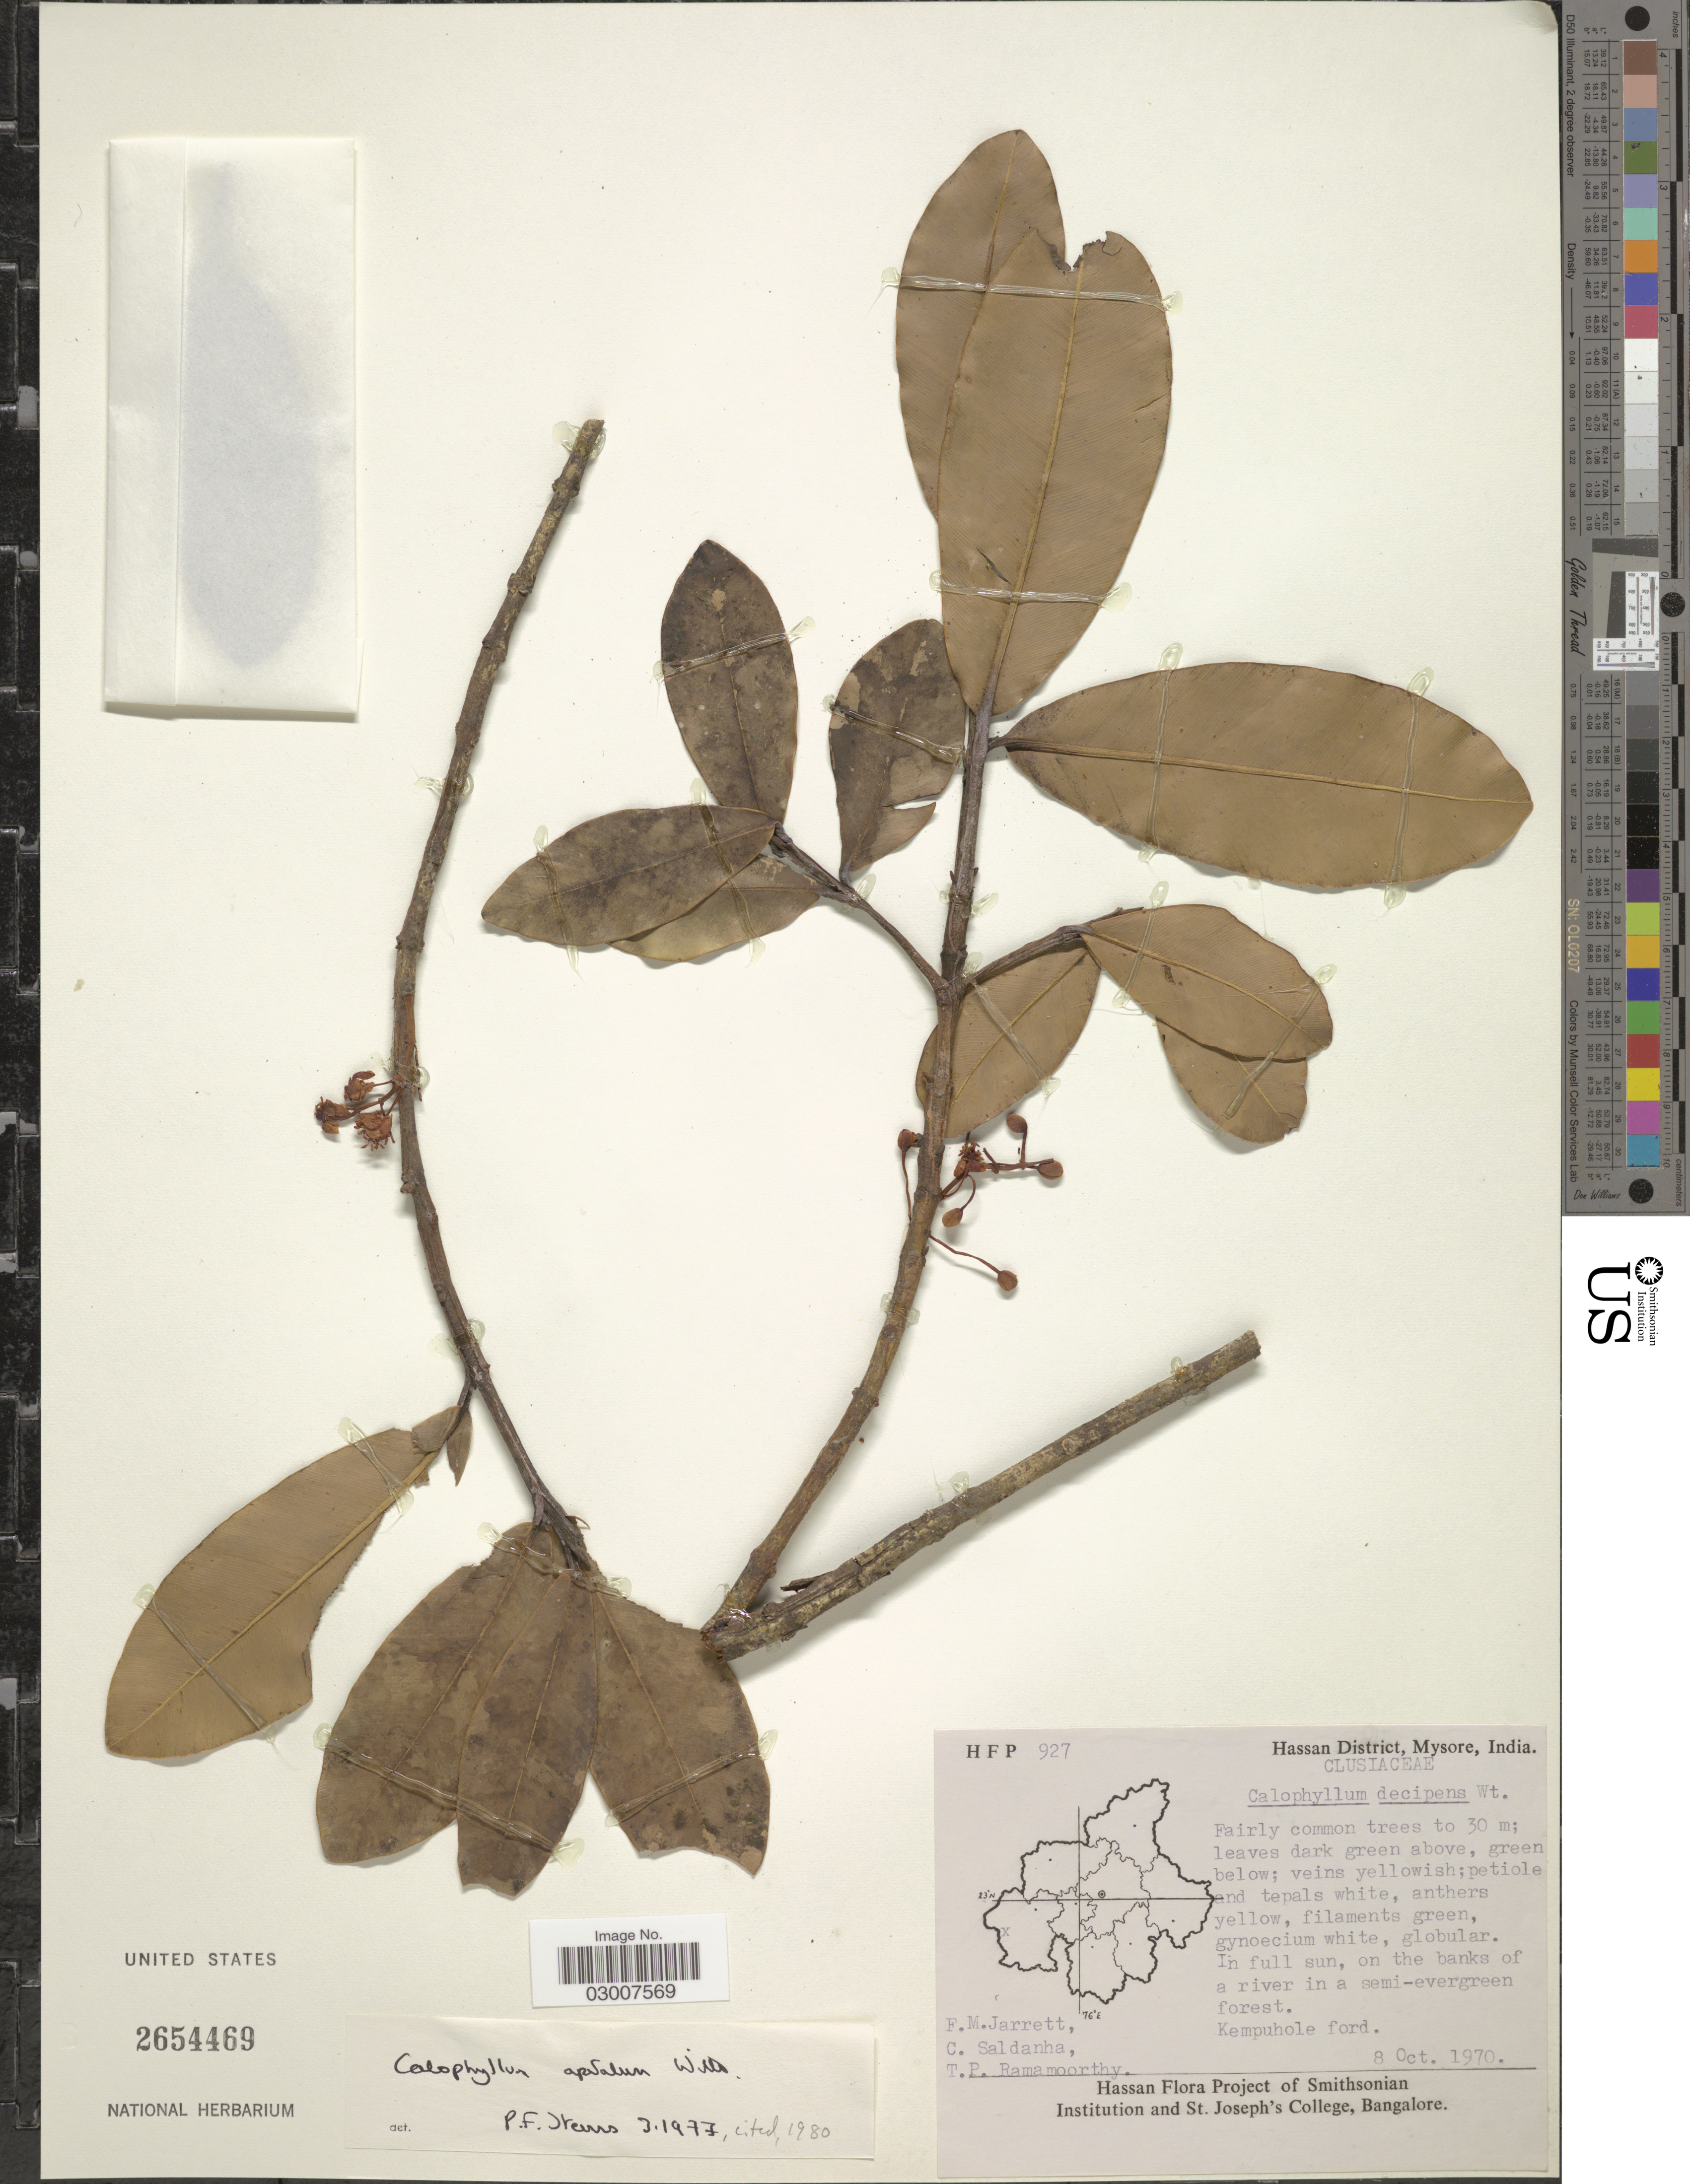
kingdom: Plantae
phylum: Tracheophyta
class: Magnoliopsida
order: Malpighiales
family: Calophyllaceae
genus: Calophyllum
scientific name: Calophyllum apetalum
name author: Willd.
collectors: F. M. Jarrett, C. Saldanha & T. P. Ramamoorthy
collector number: HFP927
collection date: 1970-10-08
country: India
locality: Hassan District, Mysore. Kempuhole ford.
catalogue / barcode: US 2654469